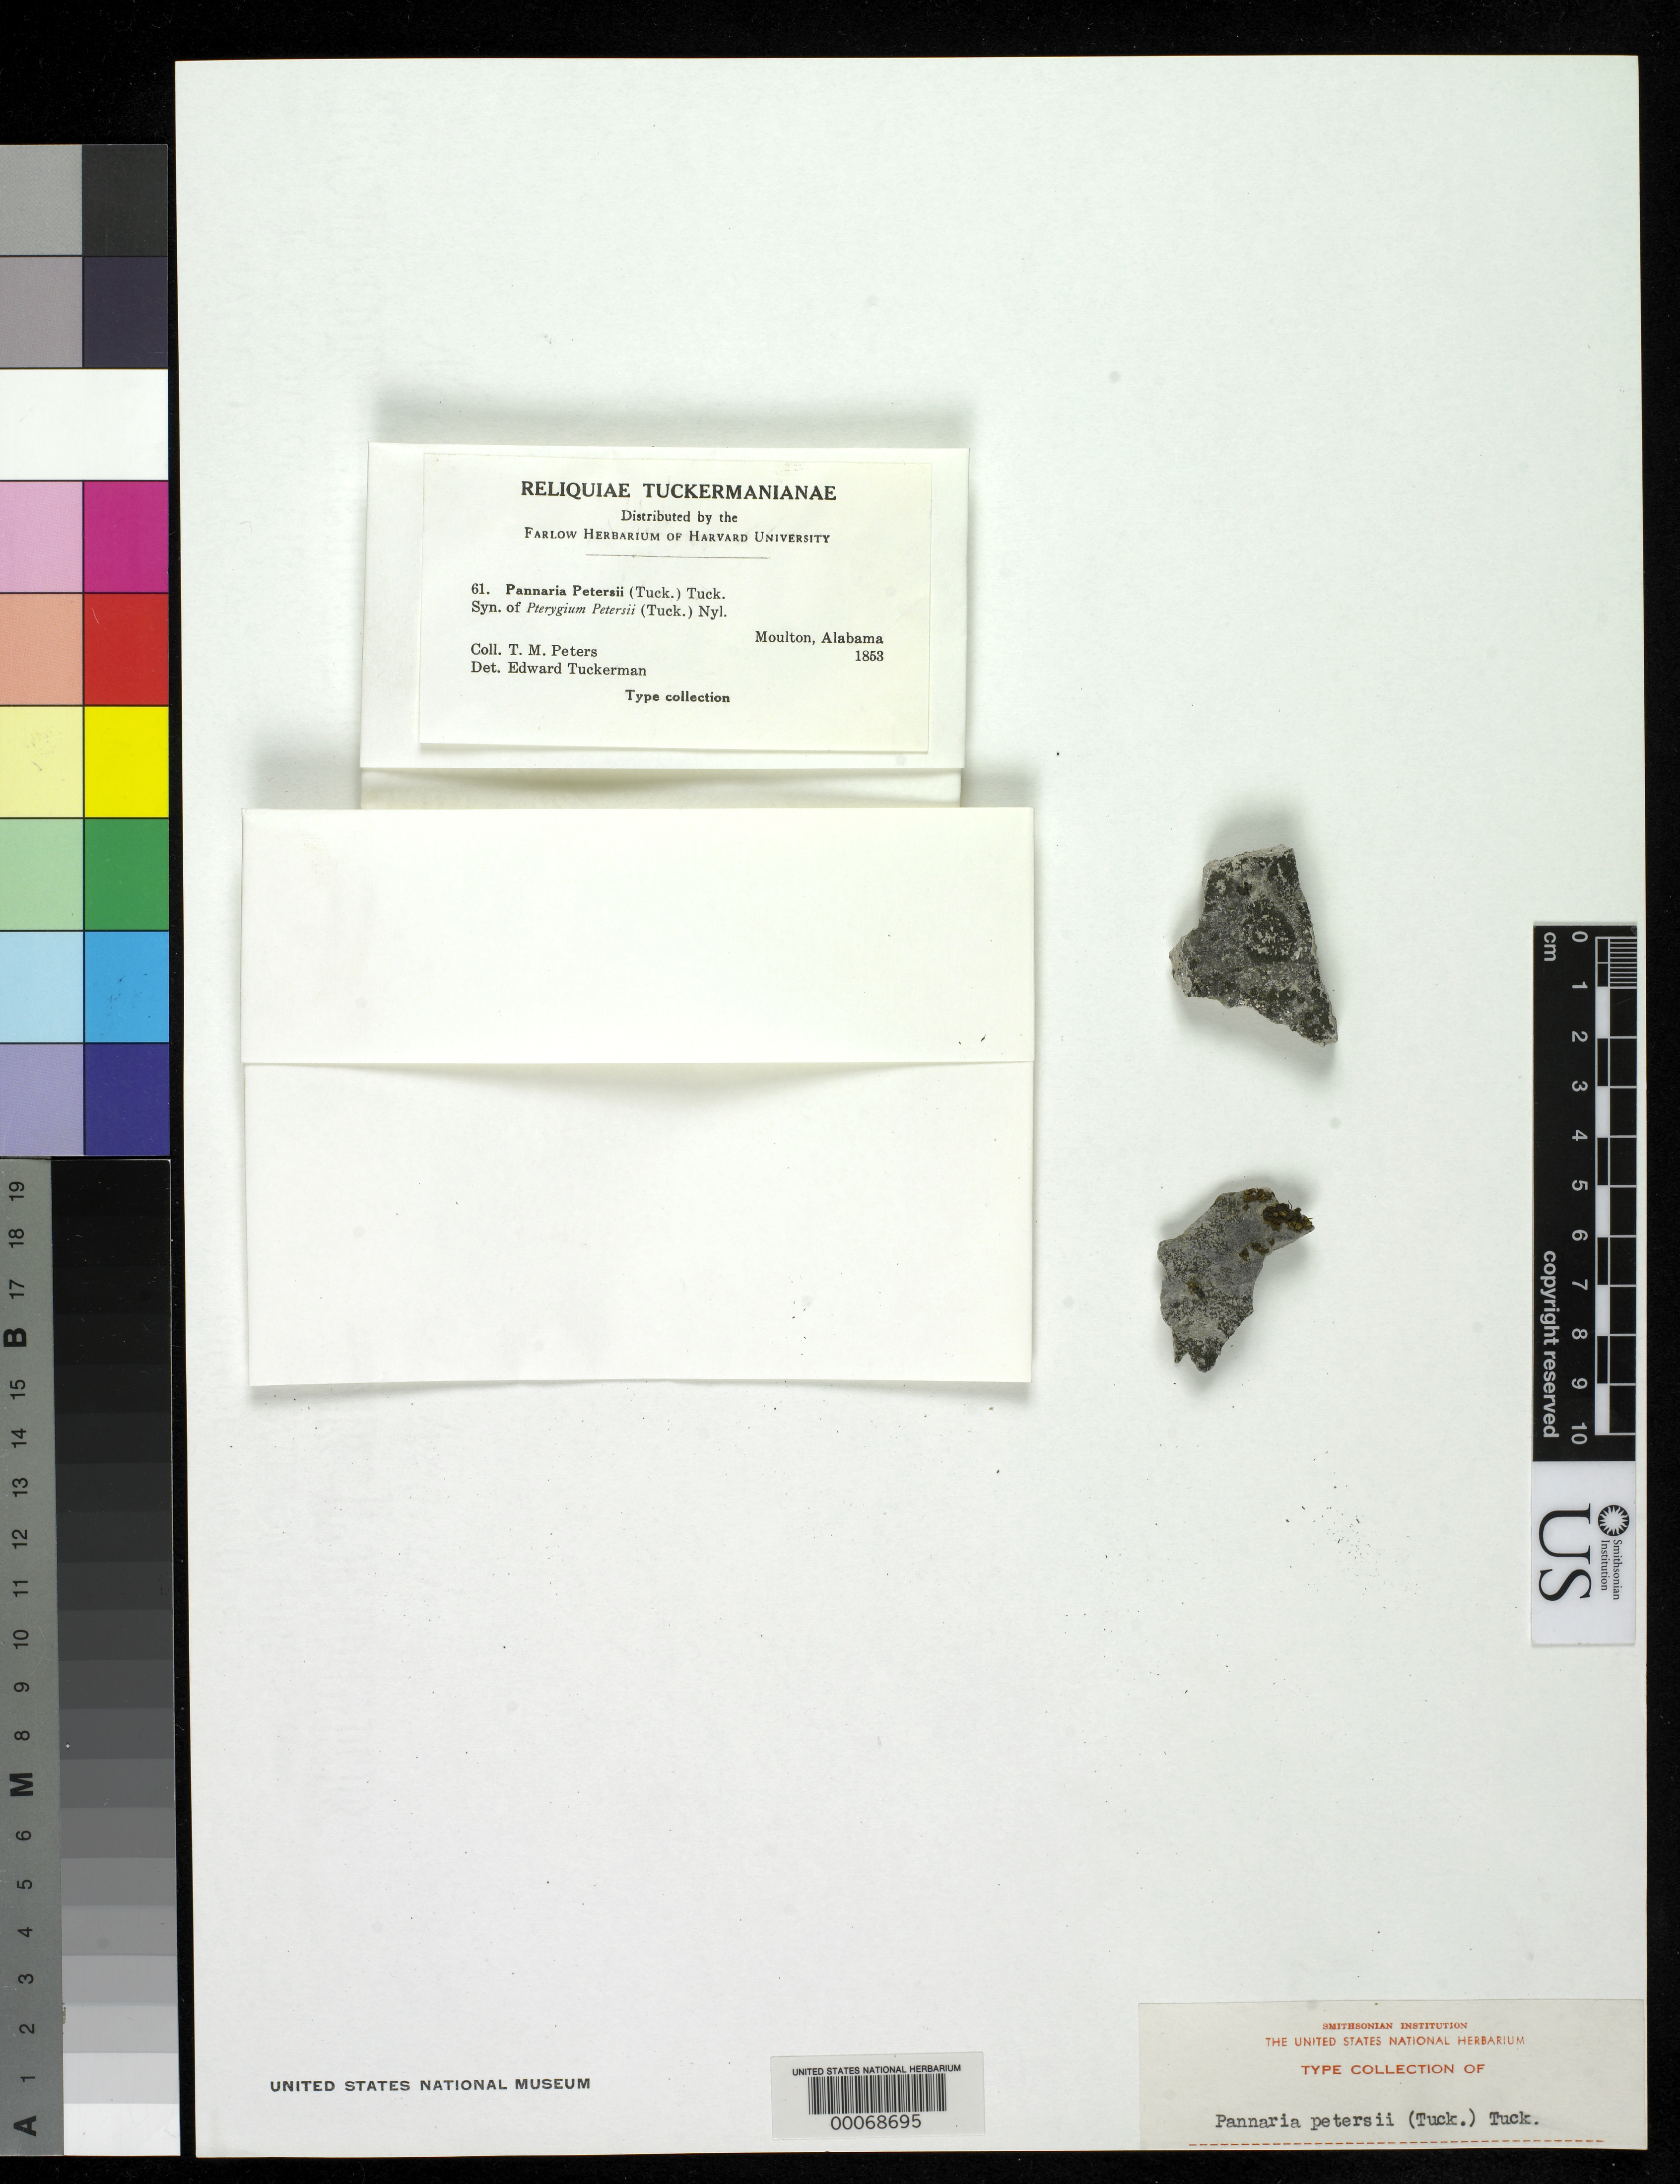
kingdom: Fungi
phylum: Ascomycota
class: Lecanoromycetes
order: Peltigerales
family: Pannariaceae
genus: Pannaria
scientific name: Pannaria petersii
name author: Tuck.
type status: Type Collection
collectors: T. Peters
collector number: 61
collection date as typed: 1853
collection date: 1853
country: United States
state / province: Alabama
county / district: Lawrence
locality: Moulton.